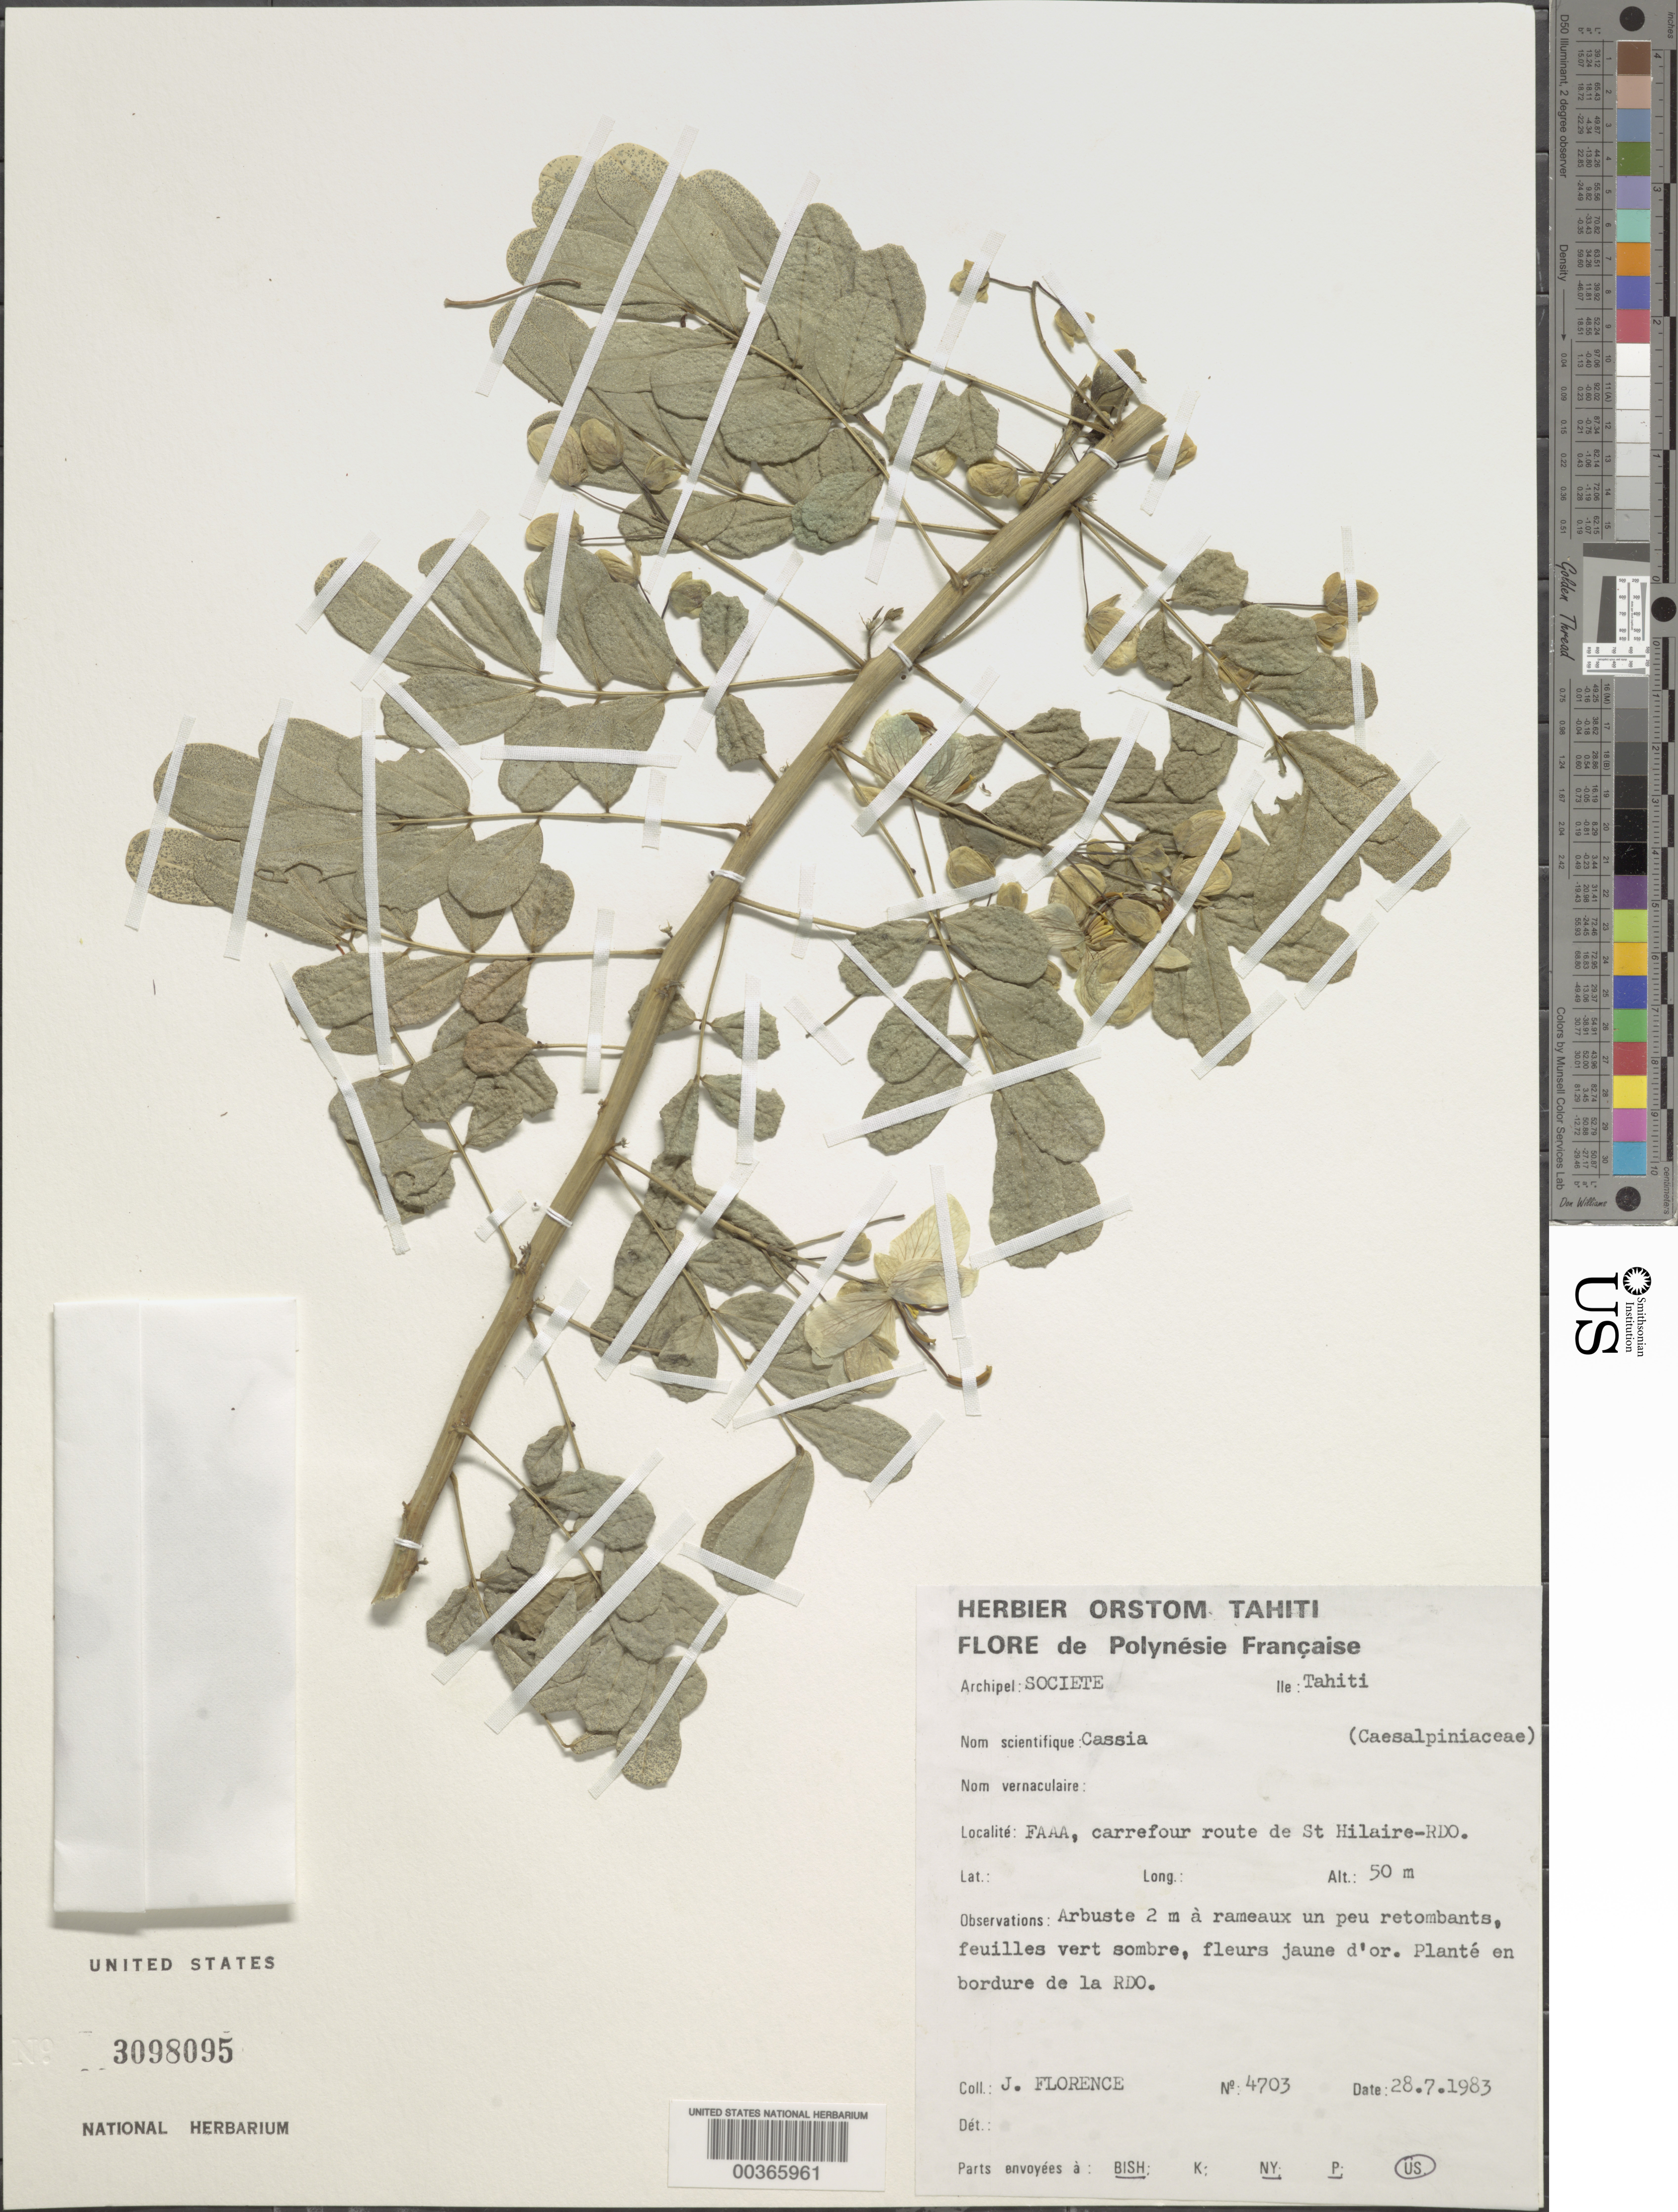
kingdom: Plantae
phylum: Tracheophyta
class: Magnoliopsida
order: Fabales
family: Fabaceae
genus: Senna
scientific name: Senna sp.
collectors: J. Florence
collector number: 4703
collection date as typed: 28 Jul 1983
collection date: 1983-07-28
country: French Polynesia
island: Tahiti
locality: Faaa, carrefour route de st. hilaire-rdo [Society Is.]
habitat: Bordure de la rdo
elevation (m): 50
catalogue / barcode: US 3098095